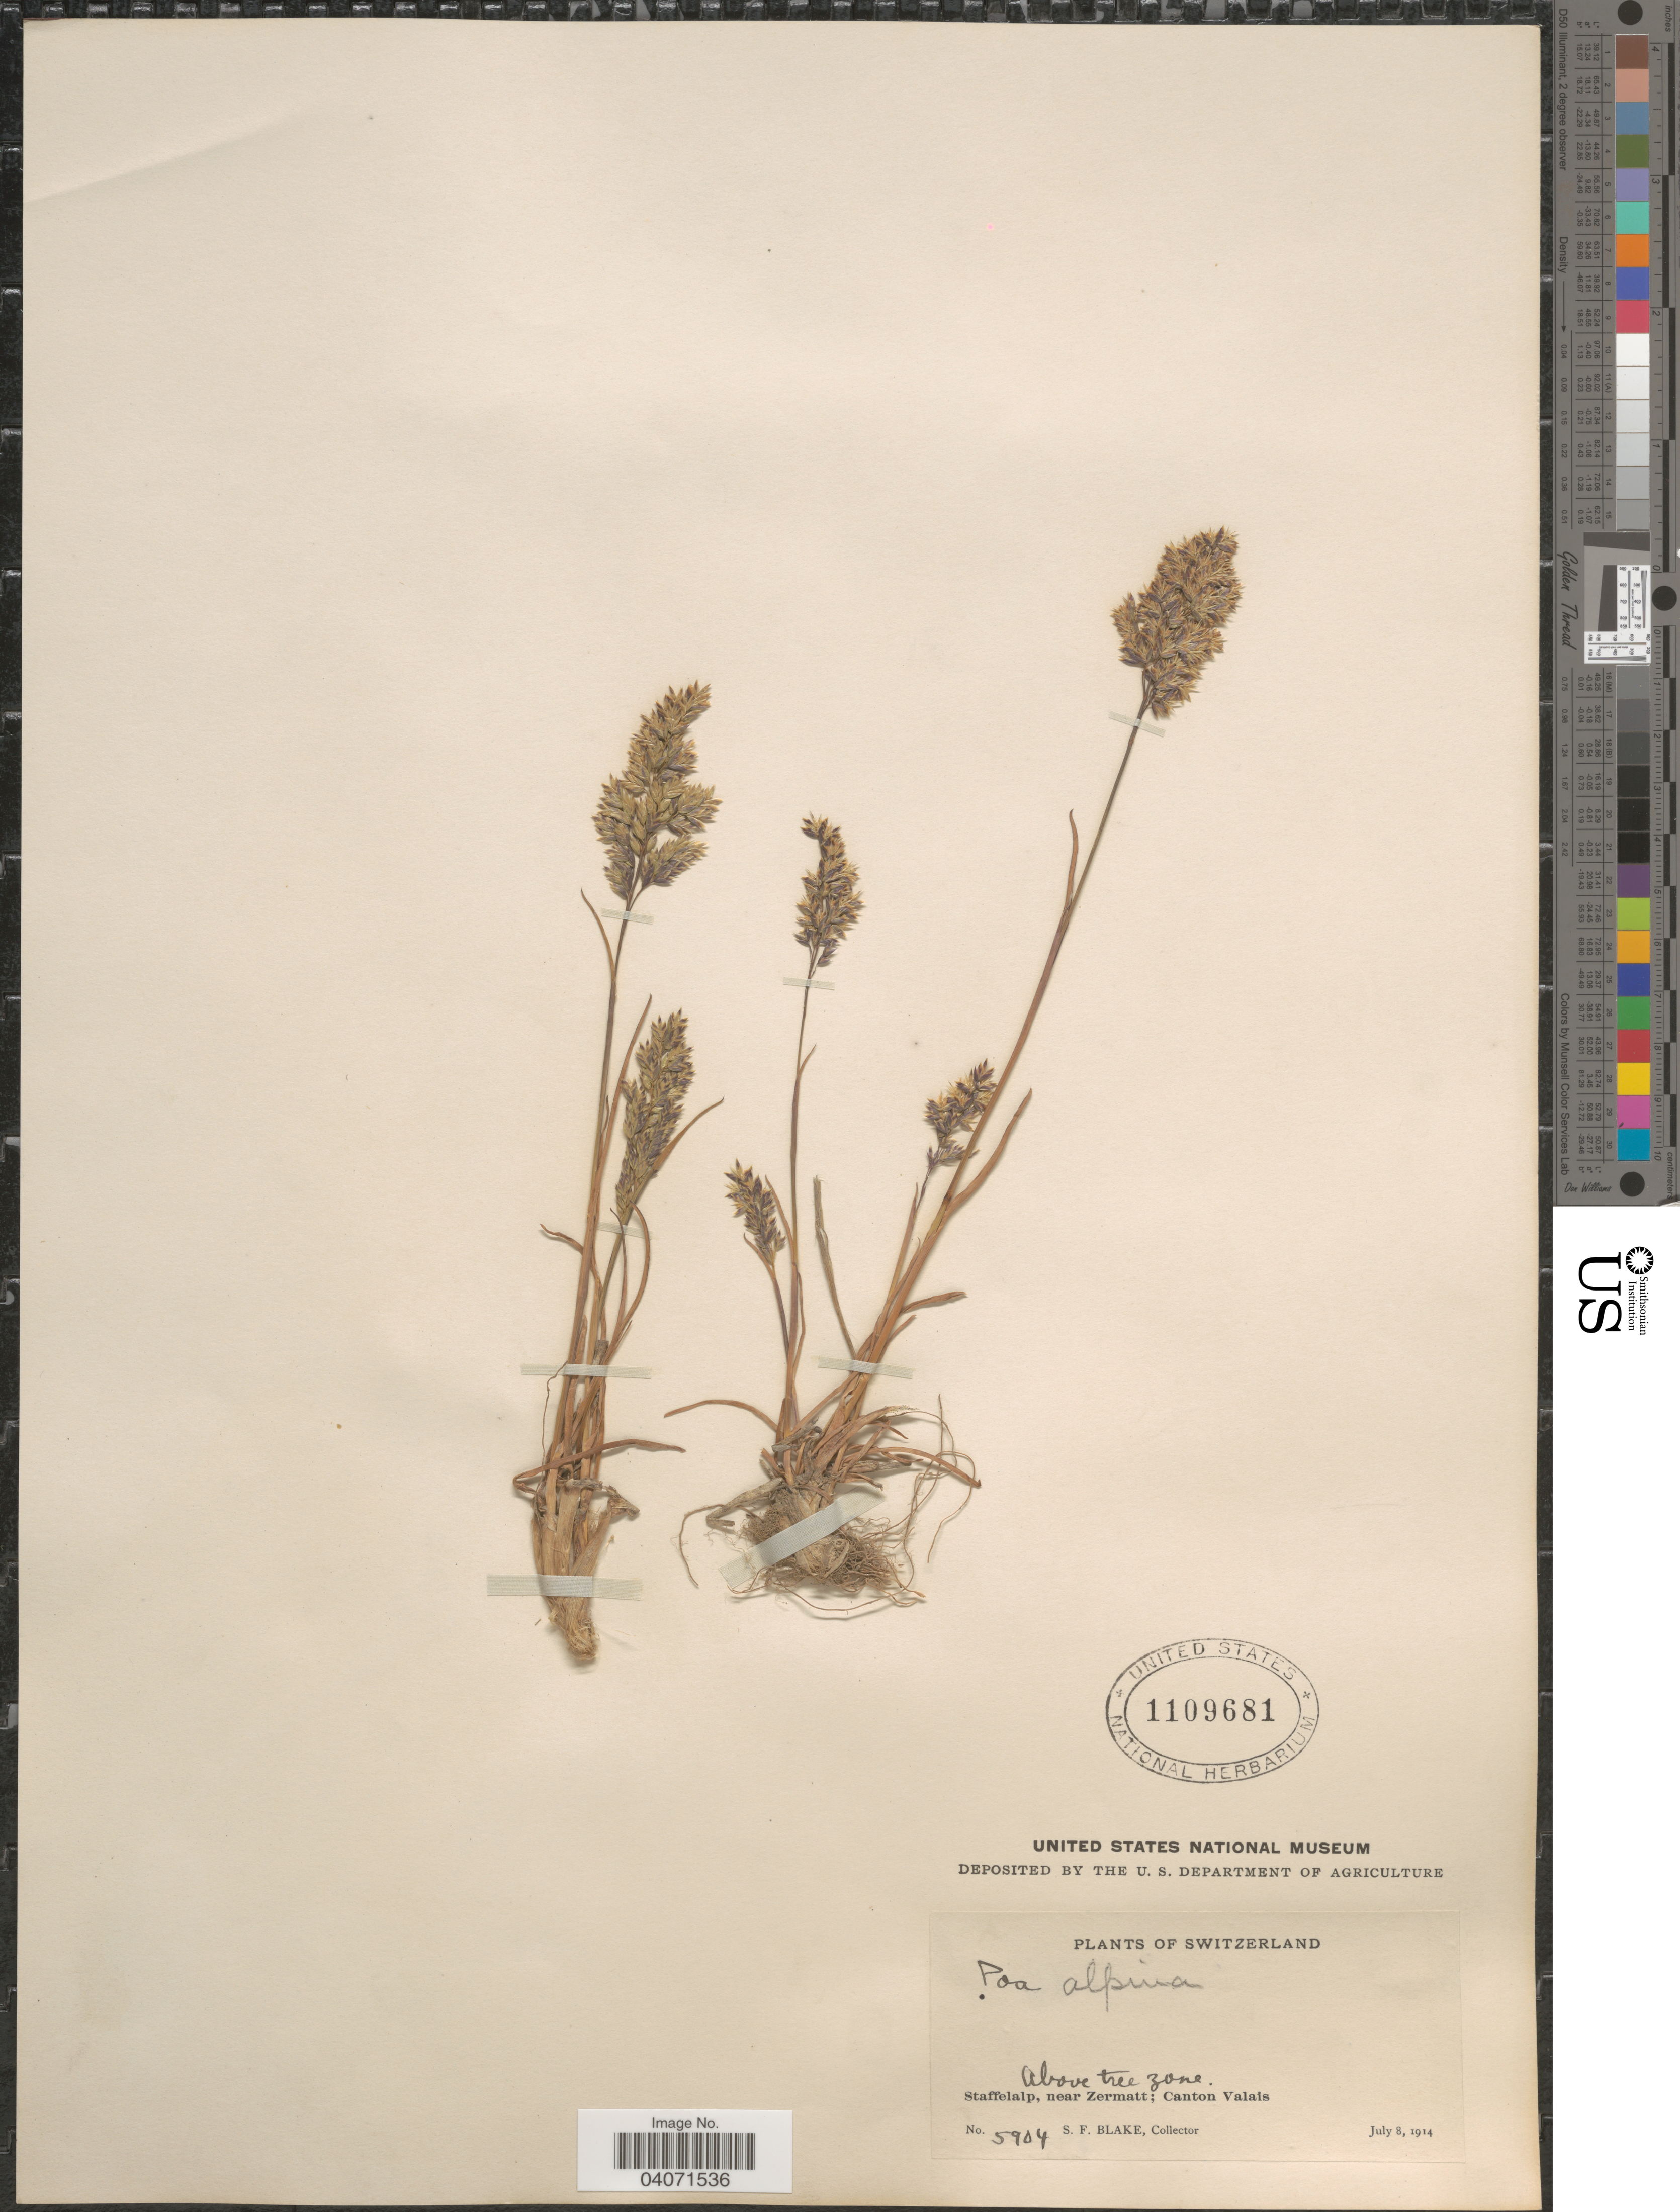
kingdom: Plantae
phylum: Tracheophyta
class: Liliopsida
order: Poales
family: Poaceae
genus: Poa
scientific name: Poa alpina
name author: L.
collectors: S. Blake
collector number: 5904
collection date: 1914-07-08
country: Switzerland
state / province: Valais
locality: Staffelalp, near Zermatt; Canton Valais.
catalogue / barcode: US 1109681